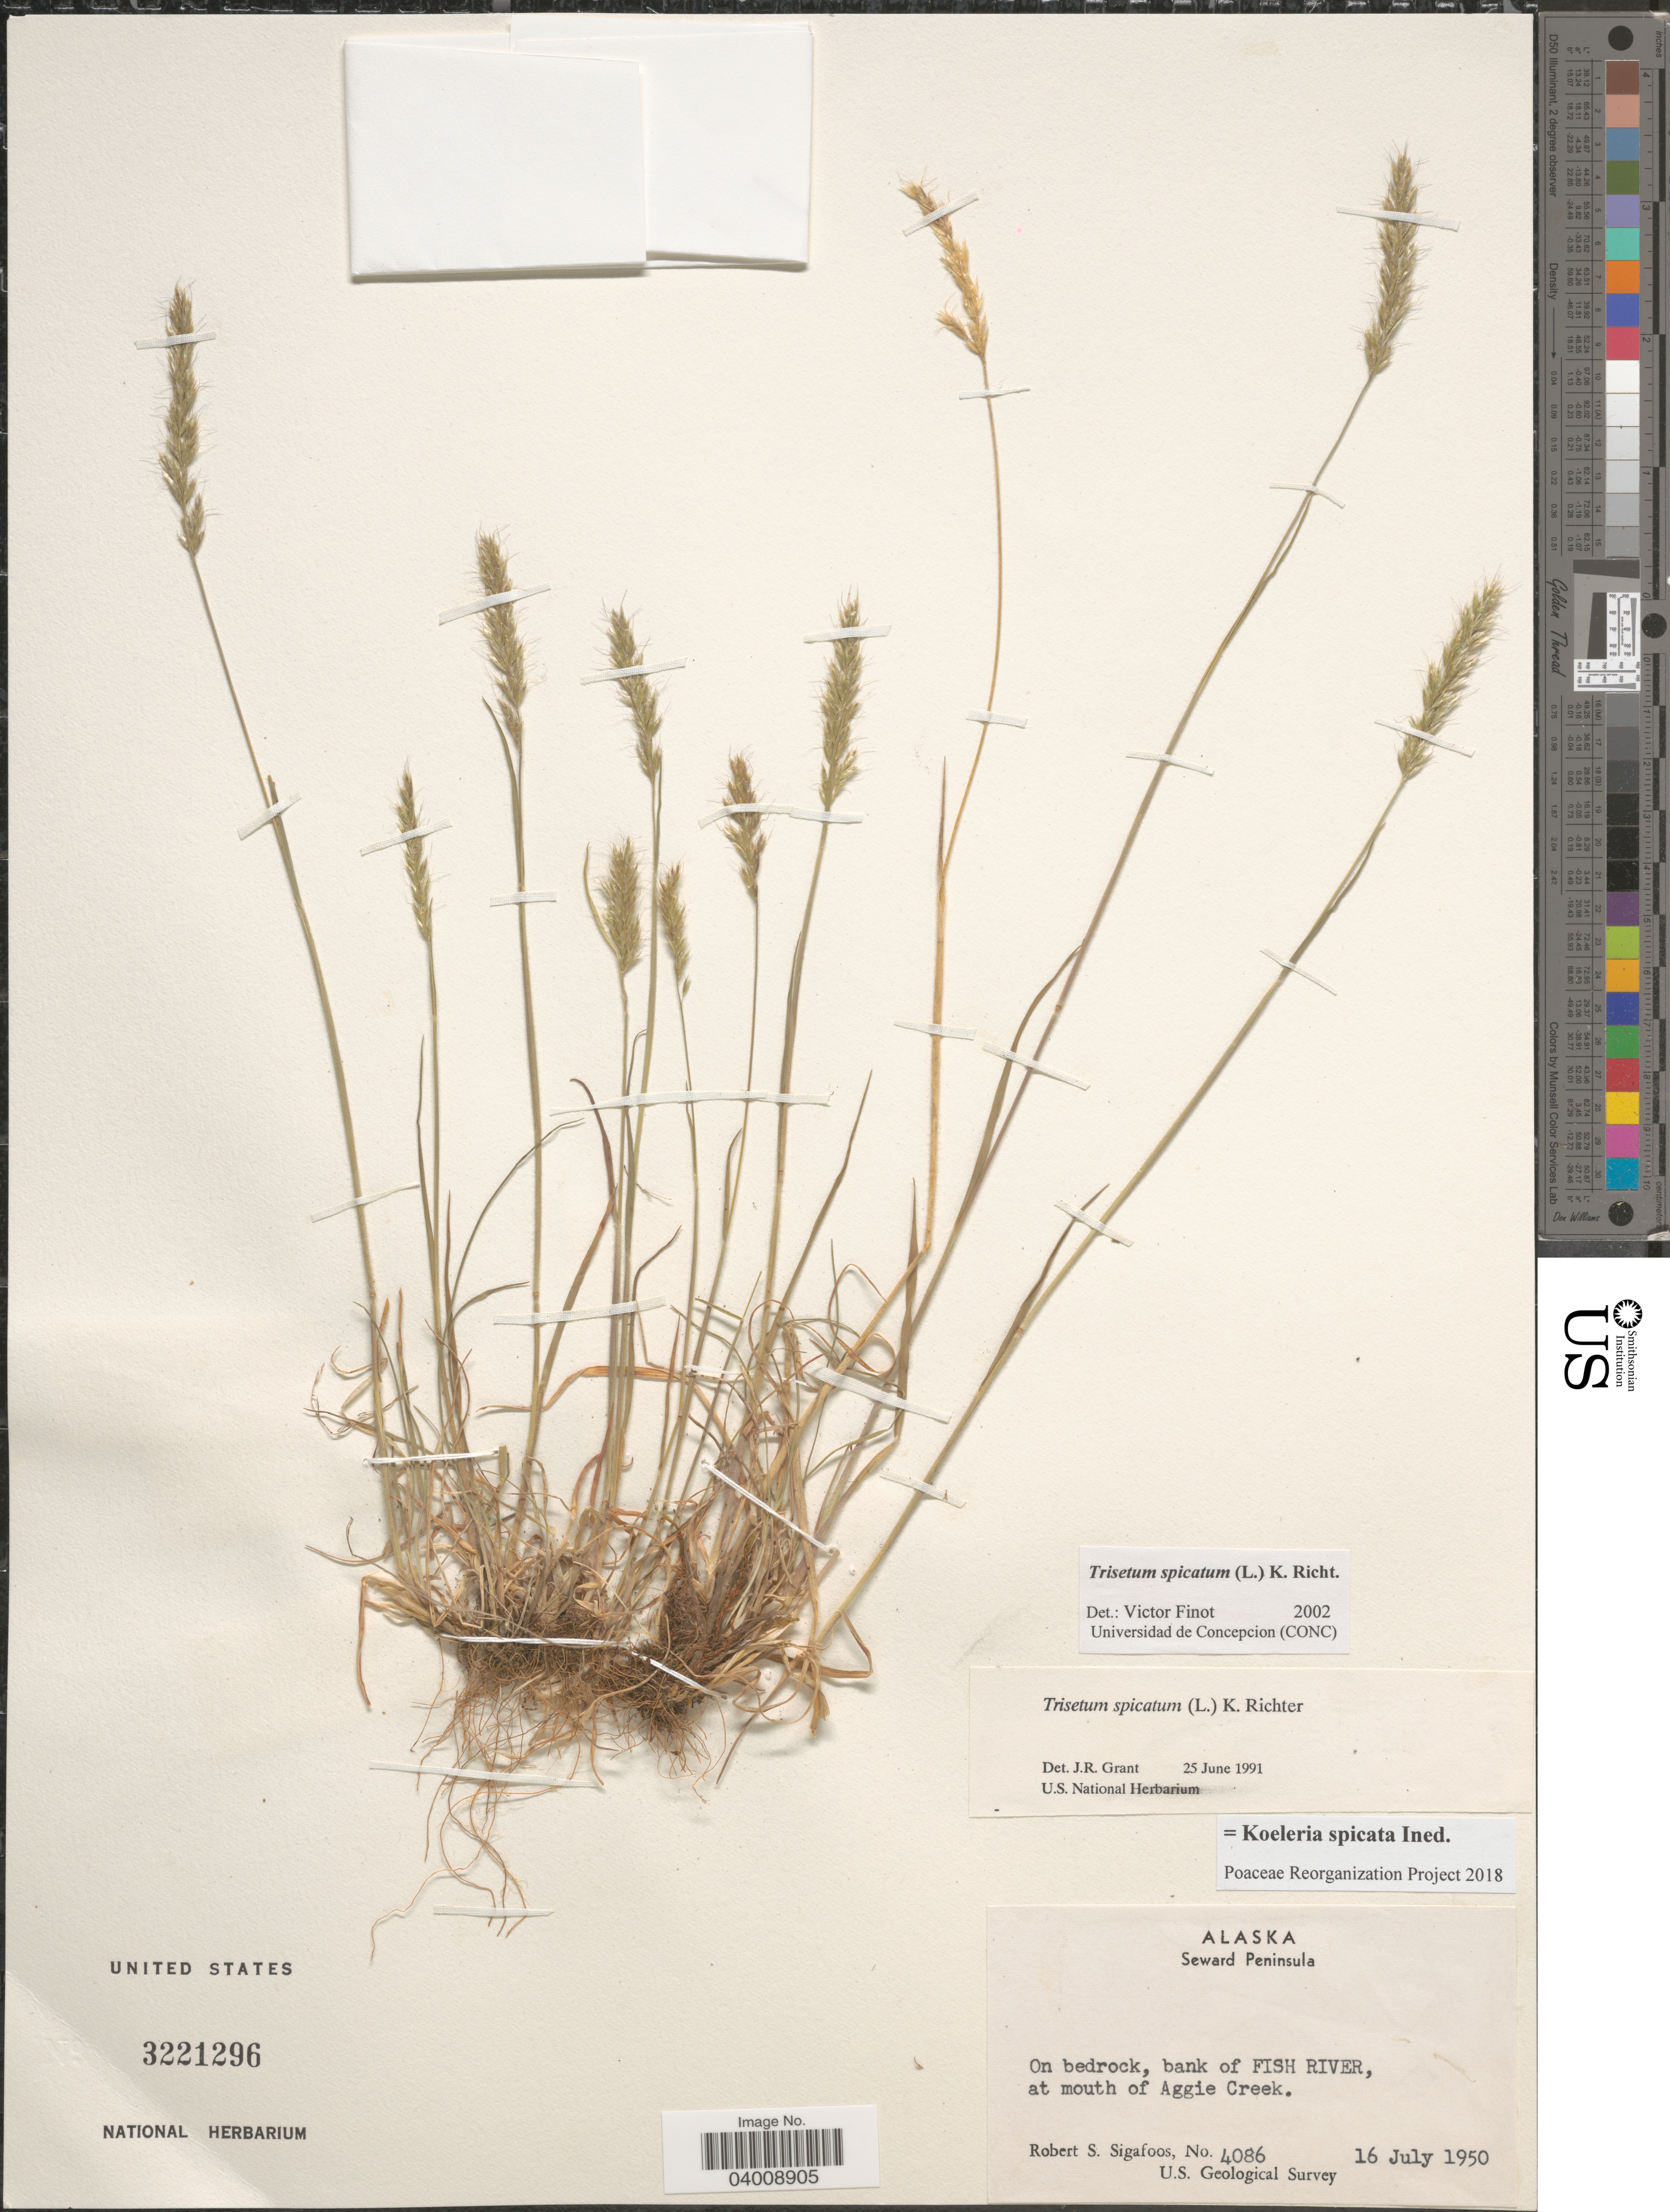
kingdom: Plantae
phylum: Tracheophyta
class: Liliopsida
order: Poales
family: Poaceae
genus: Koeleria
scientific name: Koeleria spicata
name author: (L.) Barberá et al.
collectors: R. Sigafoos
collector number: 4086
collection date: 1950-07-16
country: United States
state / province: Alaska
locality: Seward Peninsula. On bedrock, bank of Fish River, at mouth of Aggie Creek.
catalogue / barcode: US 3221296